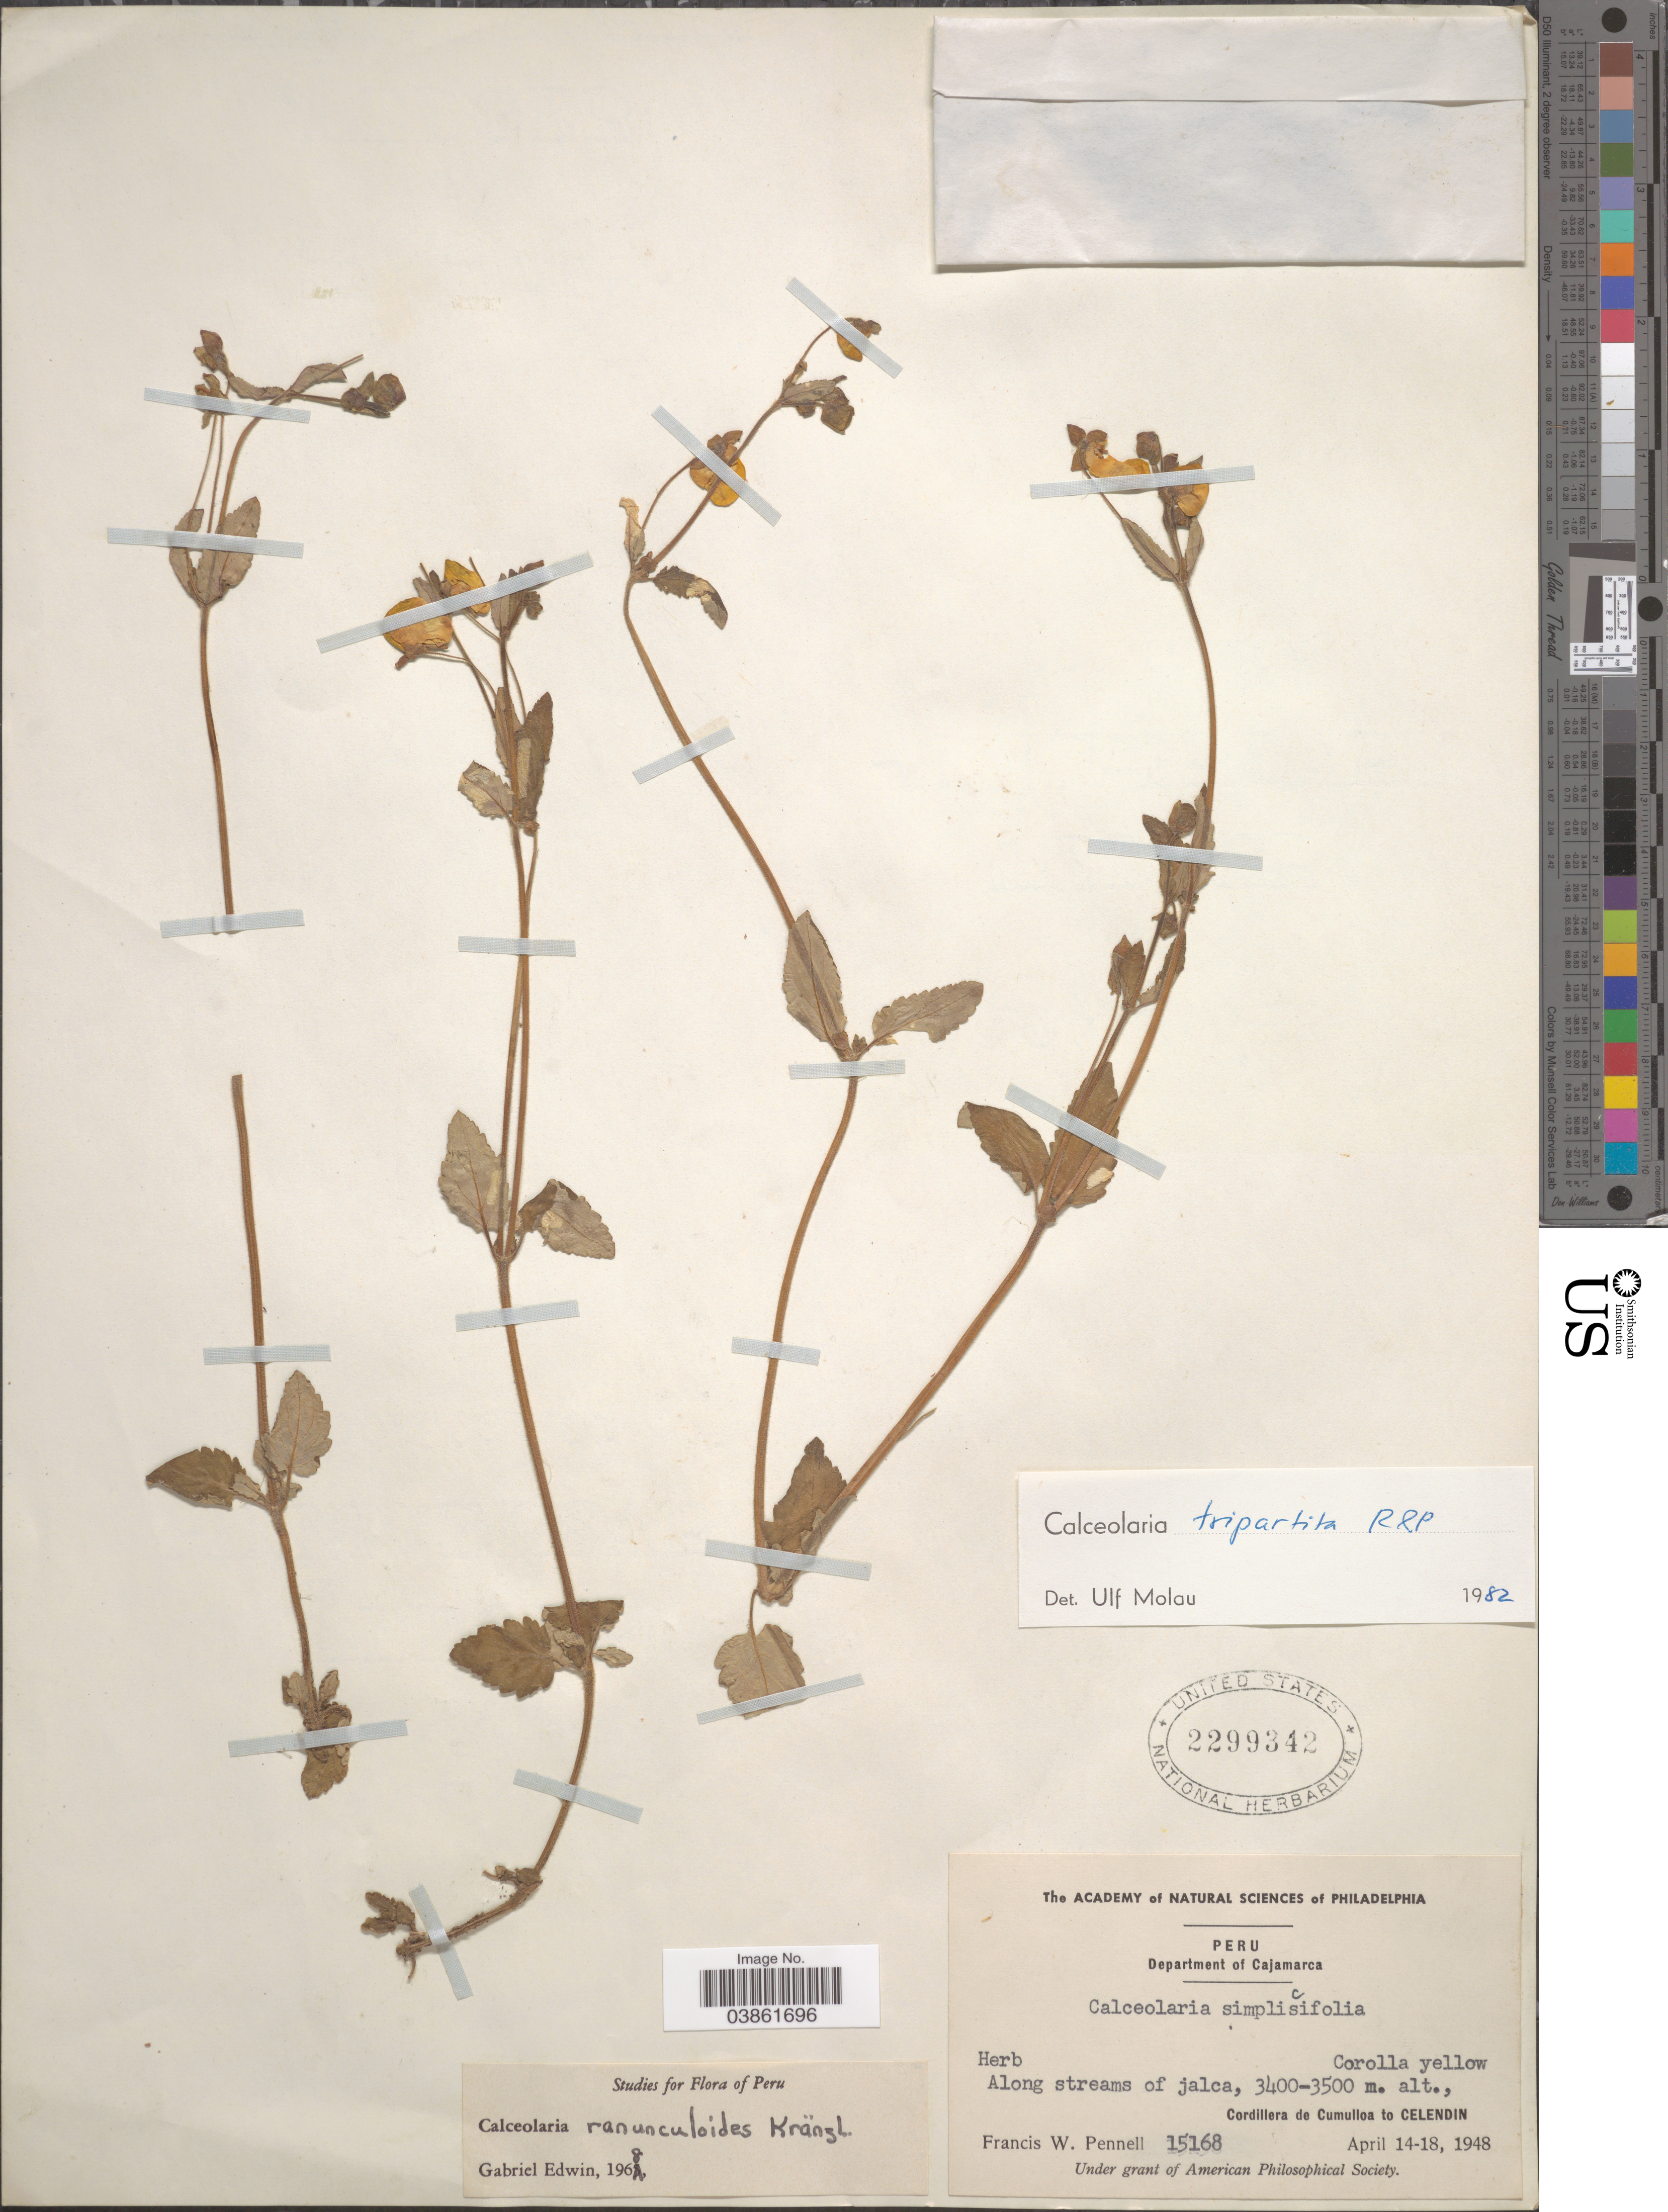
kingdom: Plantae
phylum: Tracheophyta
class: Magnoliopsida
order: Lamiales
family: Calceolariaceae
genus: Calceolaria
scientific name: Calceolaria tripartita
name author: Ruiz & Pav.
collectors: F. W. Pennell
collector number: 15168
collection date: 1948-04-14/1948-04-18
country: Peru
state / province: Cajamarca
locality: Department of Cajamarca. Cordillera de Cumulloa to Celendin.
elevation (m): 3400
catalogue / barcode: US 2299342